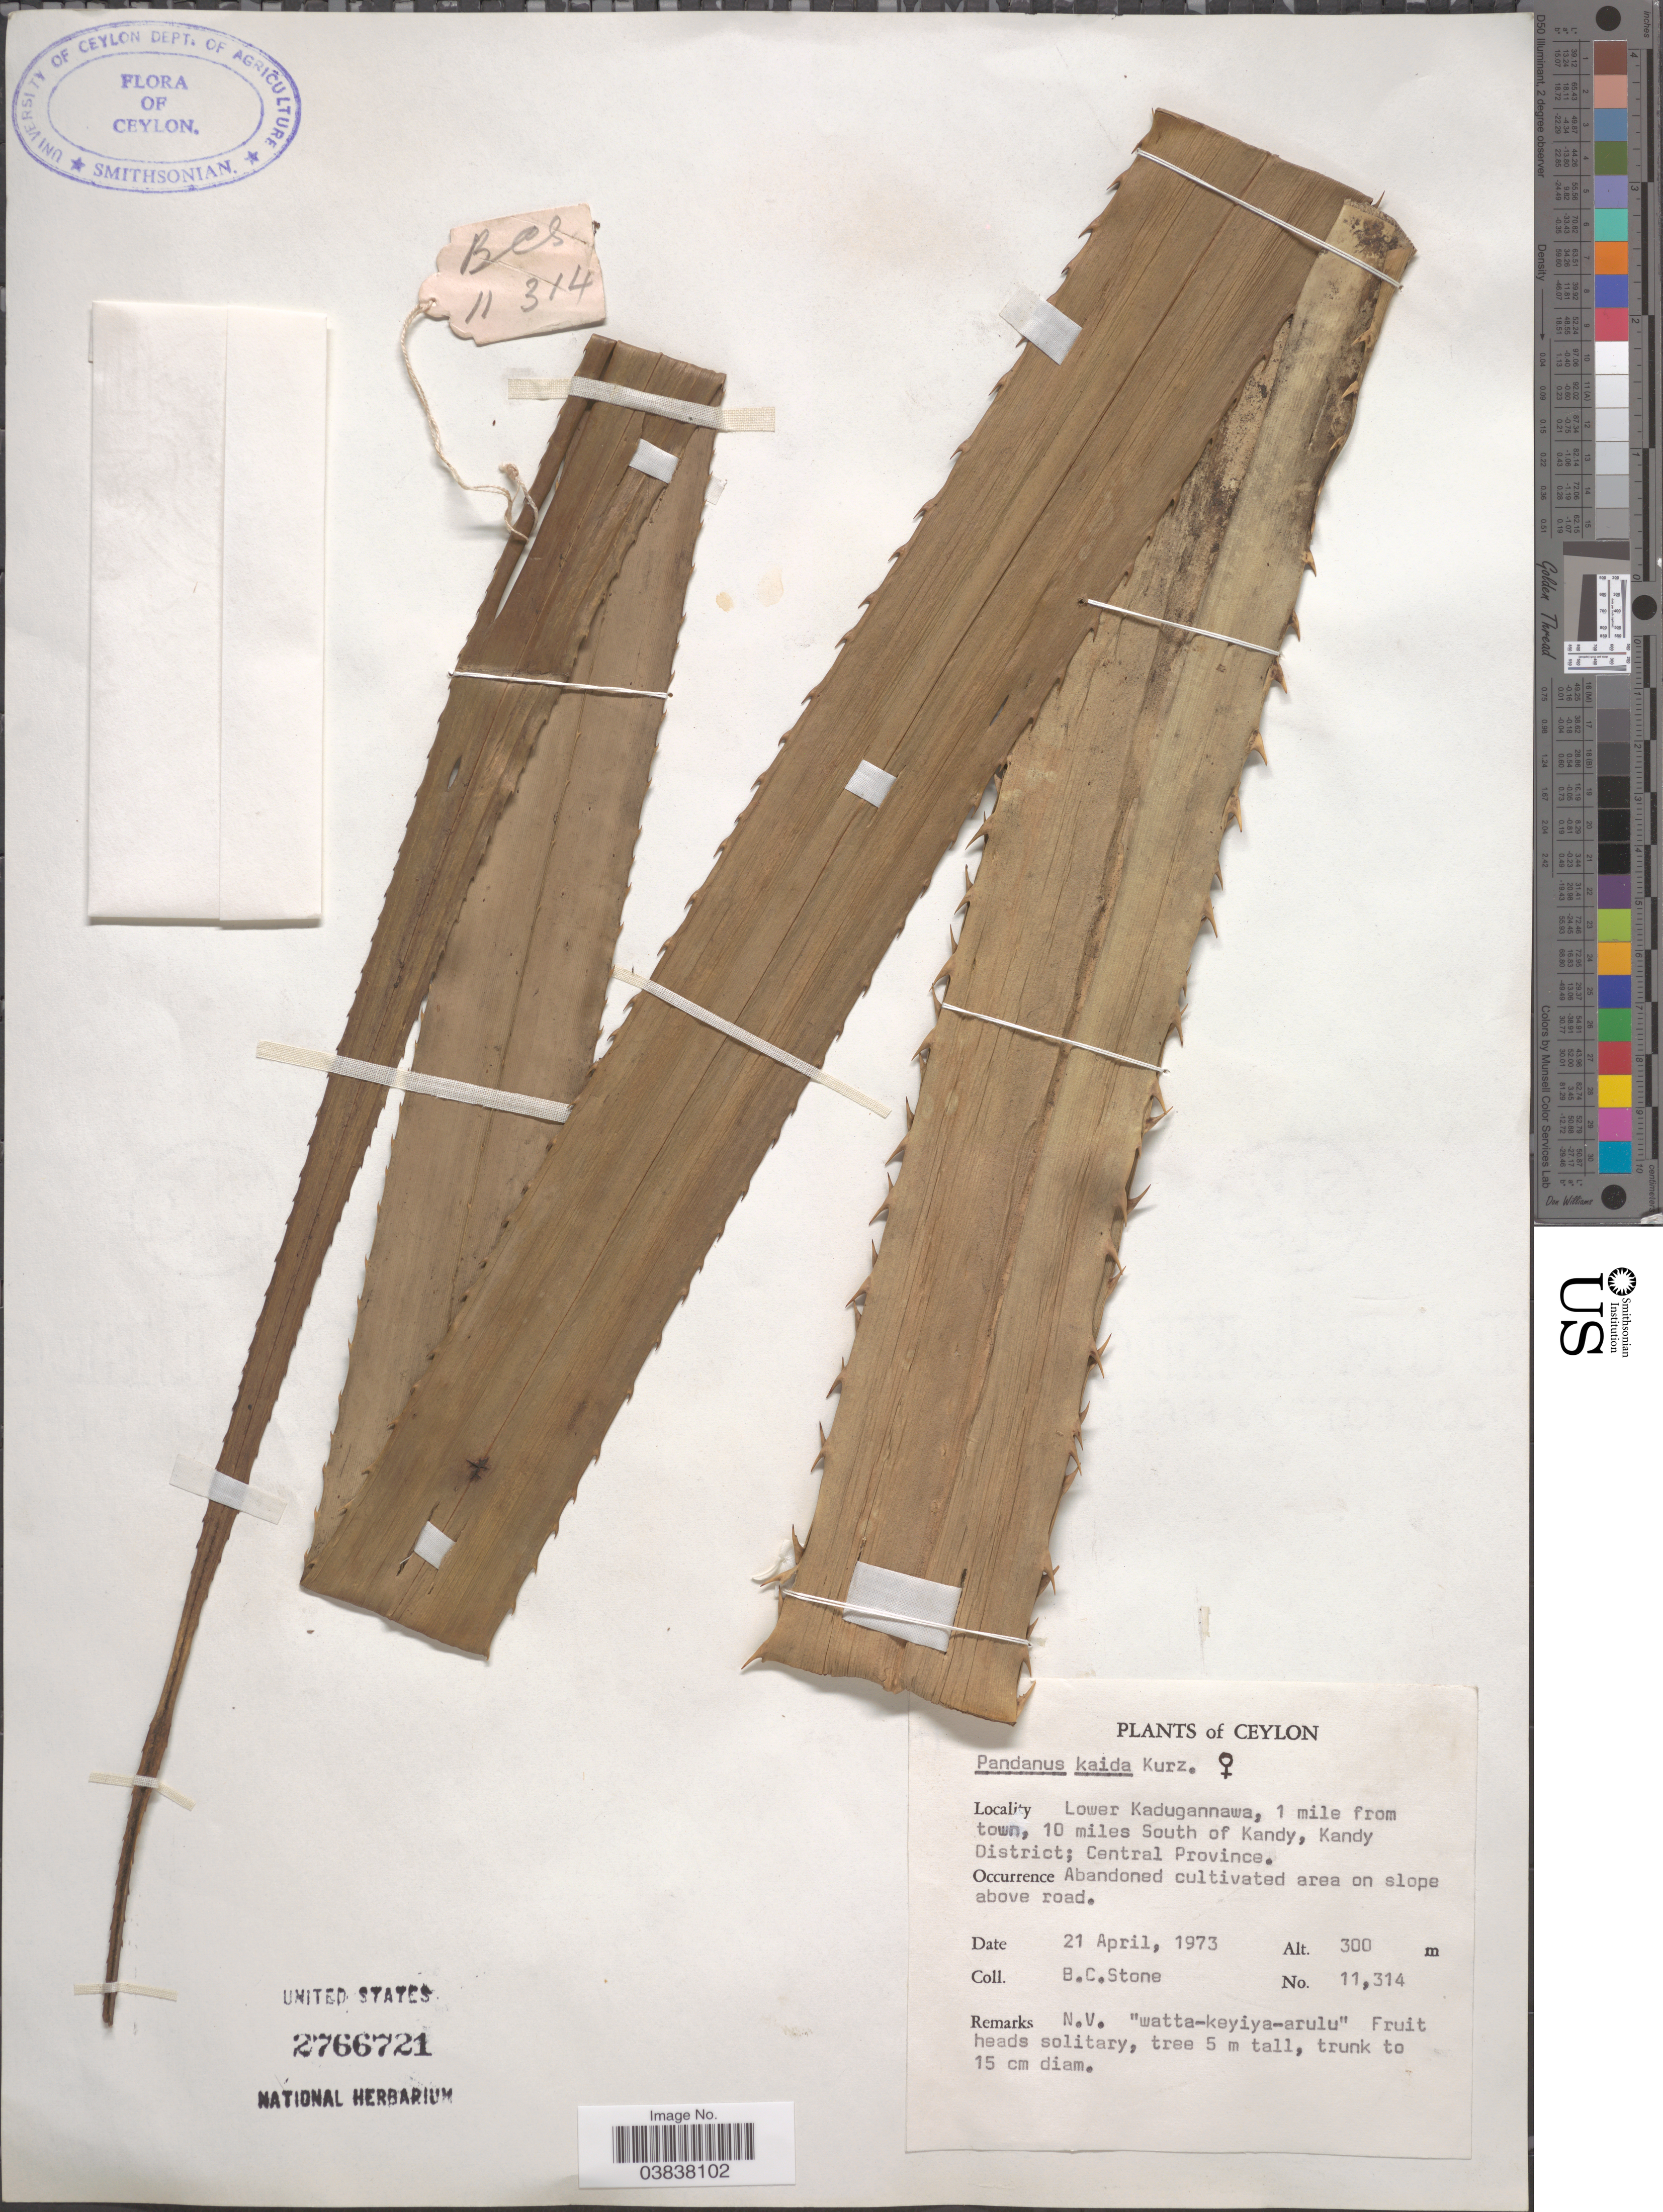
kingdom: Plantae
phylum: Tracheophyta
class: Liliopsida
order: Pandanales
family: Pandanaceae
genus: Pandanus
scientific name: Pandanus kaida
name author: Kurz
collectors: B. C. Stone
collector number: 11314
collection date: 1973-04-21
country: Sri Lanka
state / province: Central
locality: Ceylon. Lower Kadugannawa, 1 mile from town, 10 miles South of Kandy, Kandy District. On slope above road.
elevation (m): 300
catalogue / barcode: US 2766721